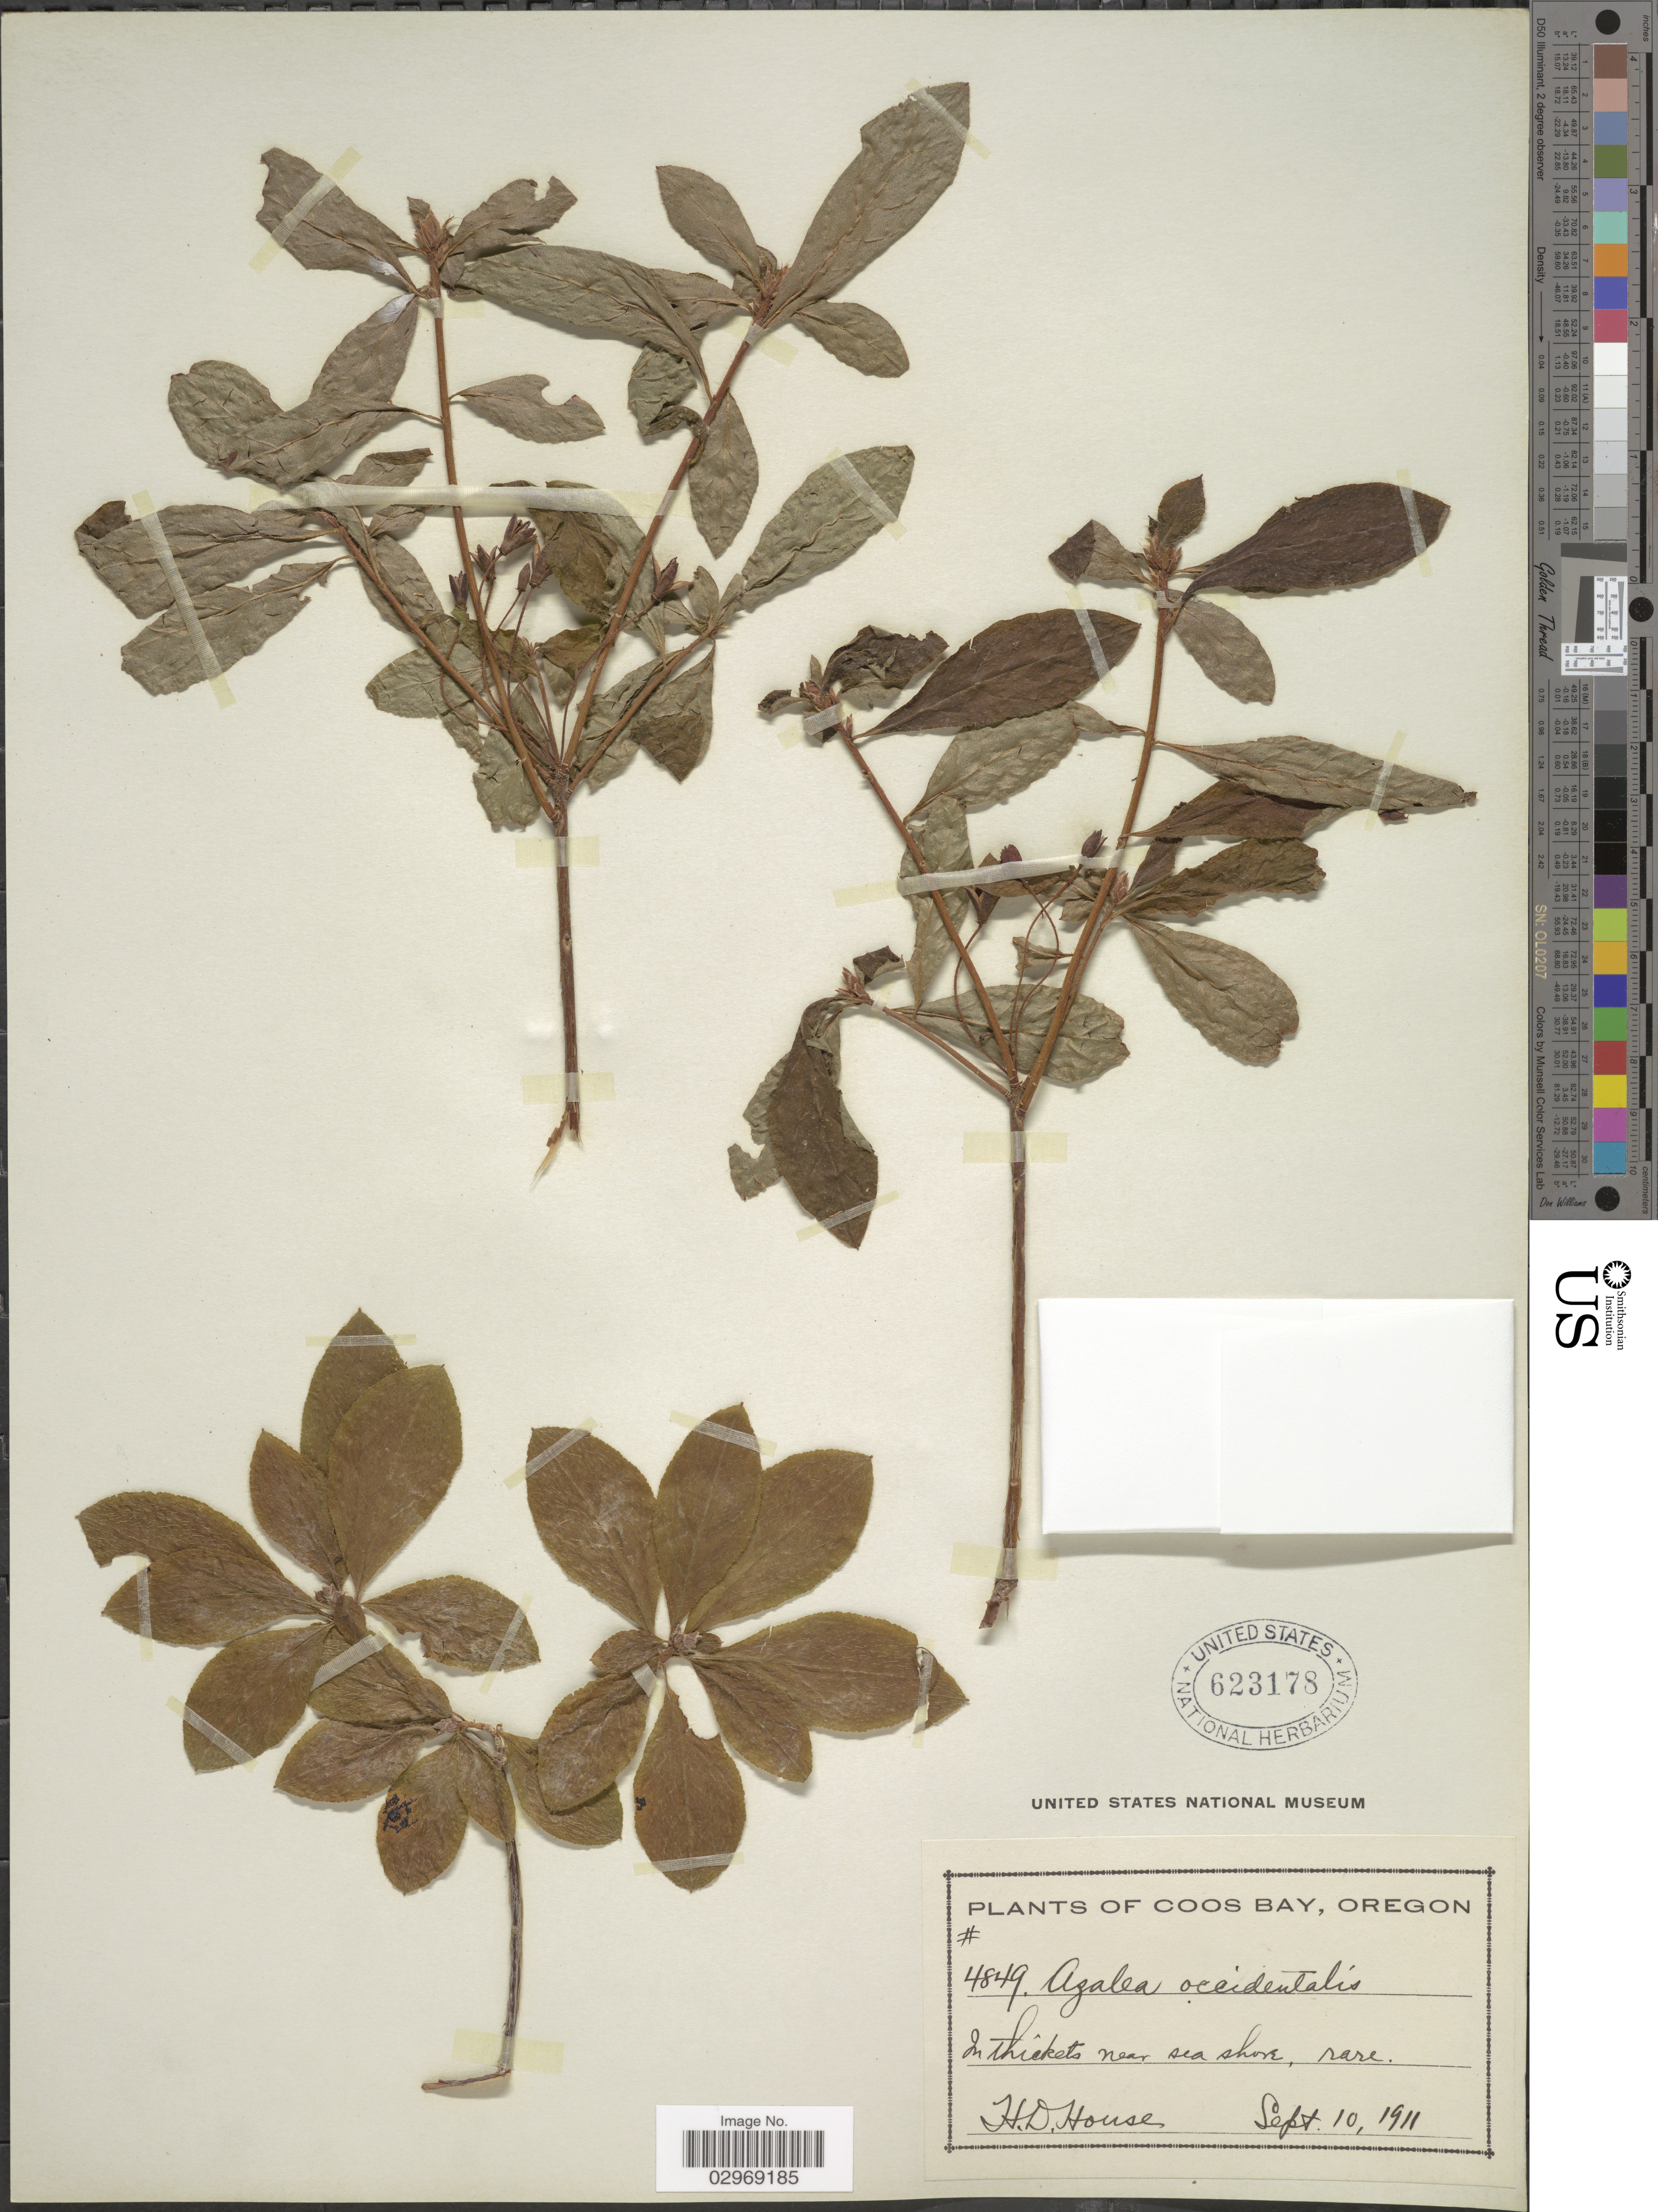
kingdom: Plantae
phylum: Tracheophyta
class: Magnoliopsida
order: Ericales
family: Ericaceae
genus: Rhododendron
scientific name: Rhododendron occidentale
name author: (Torr. & A. Gray) A. Gray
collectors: H. D. House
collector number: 4849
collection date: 1911-09-10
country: United States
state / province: Oregon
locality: Coos Bay. In thickets near sea shore.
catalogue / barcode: US 623178